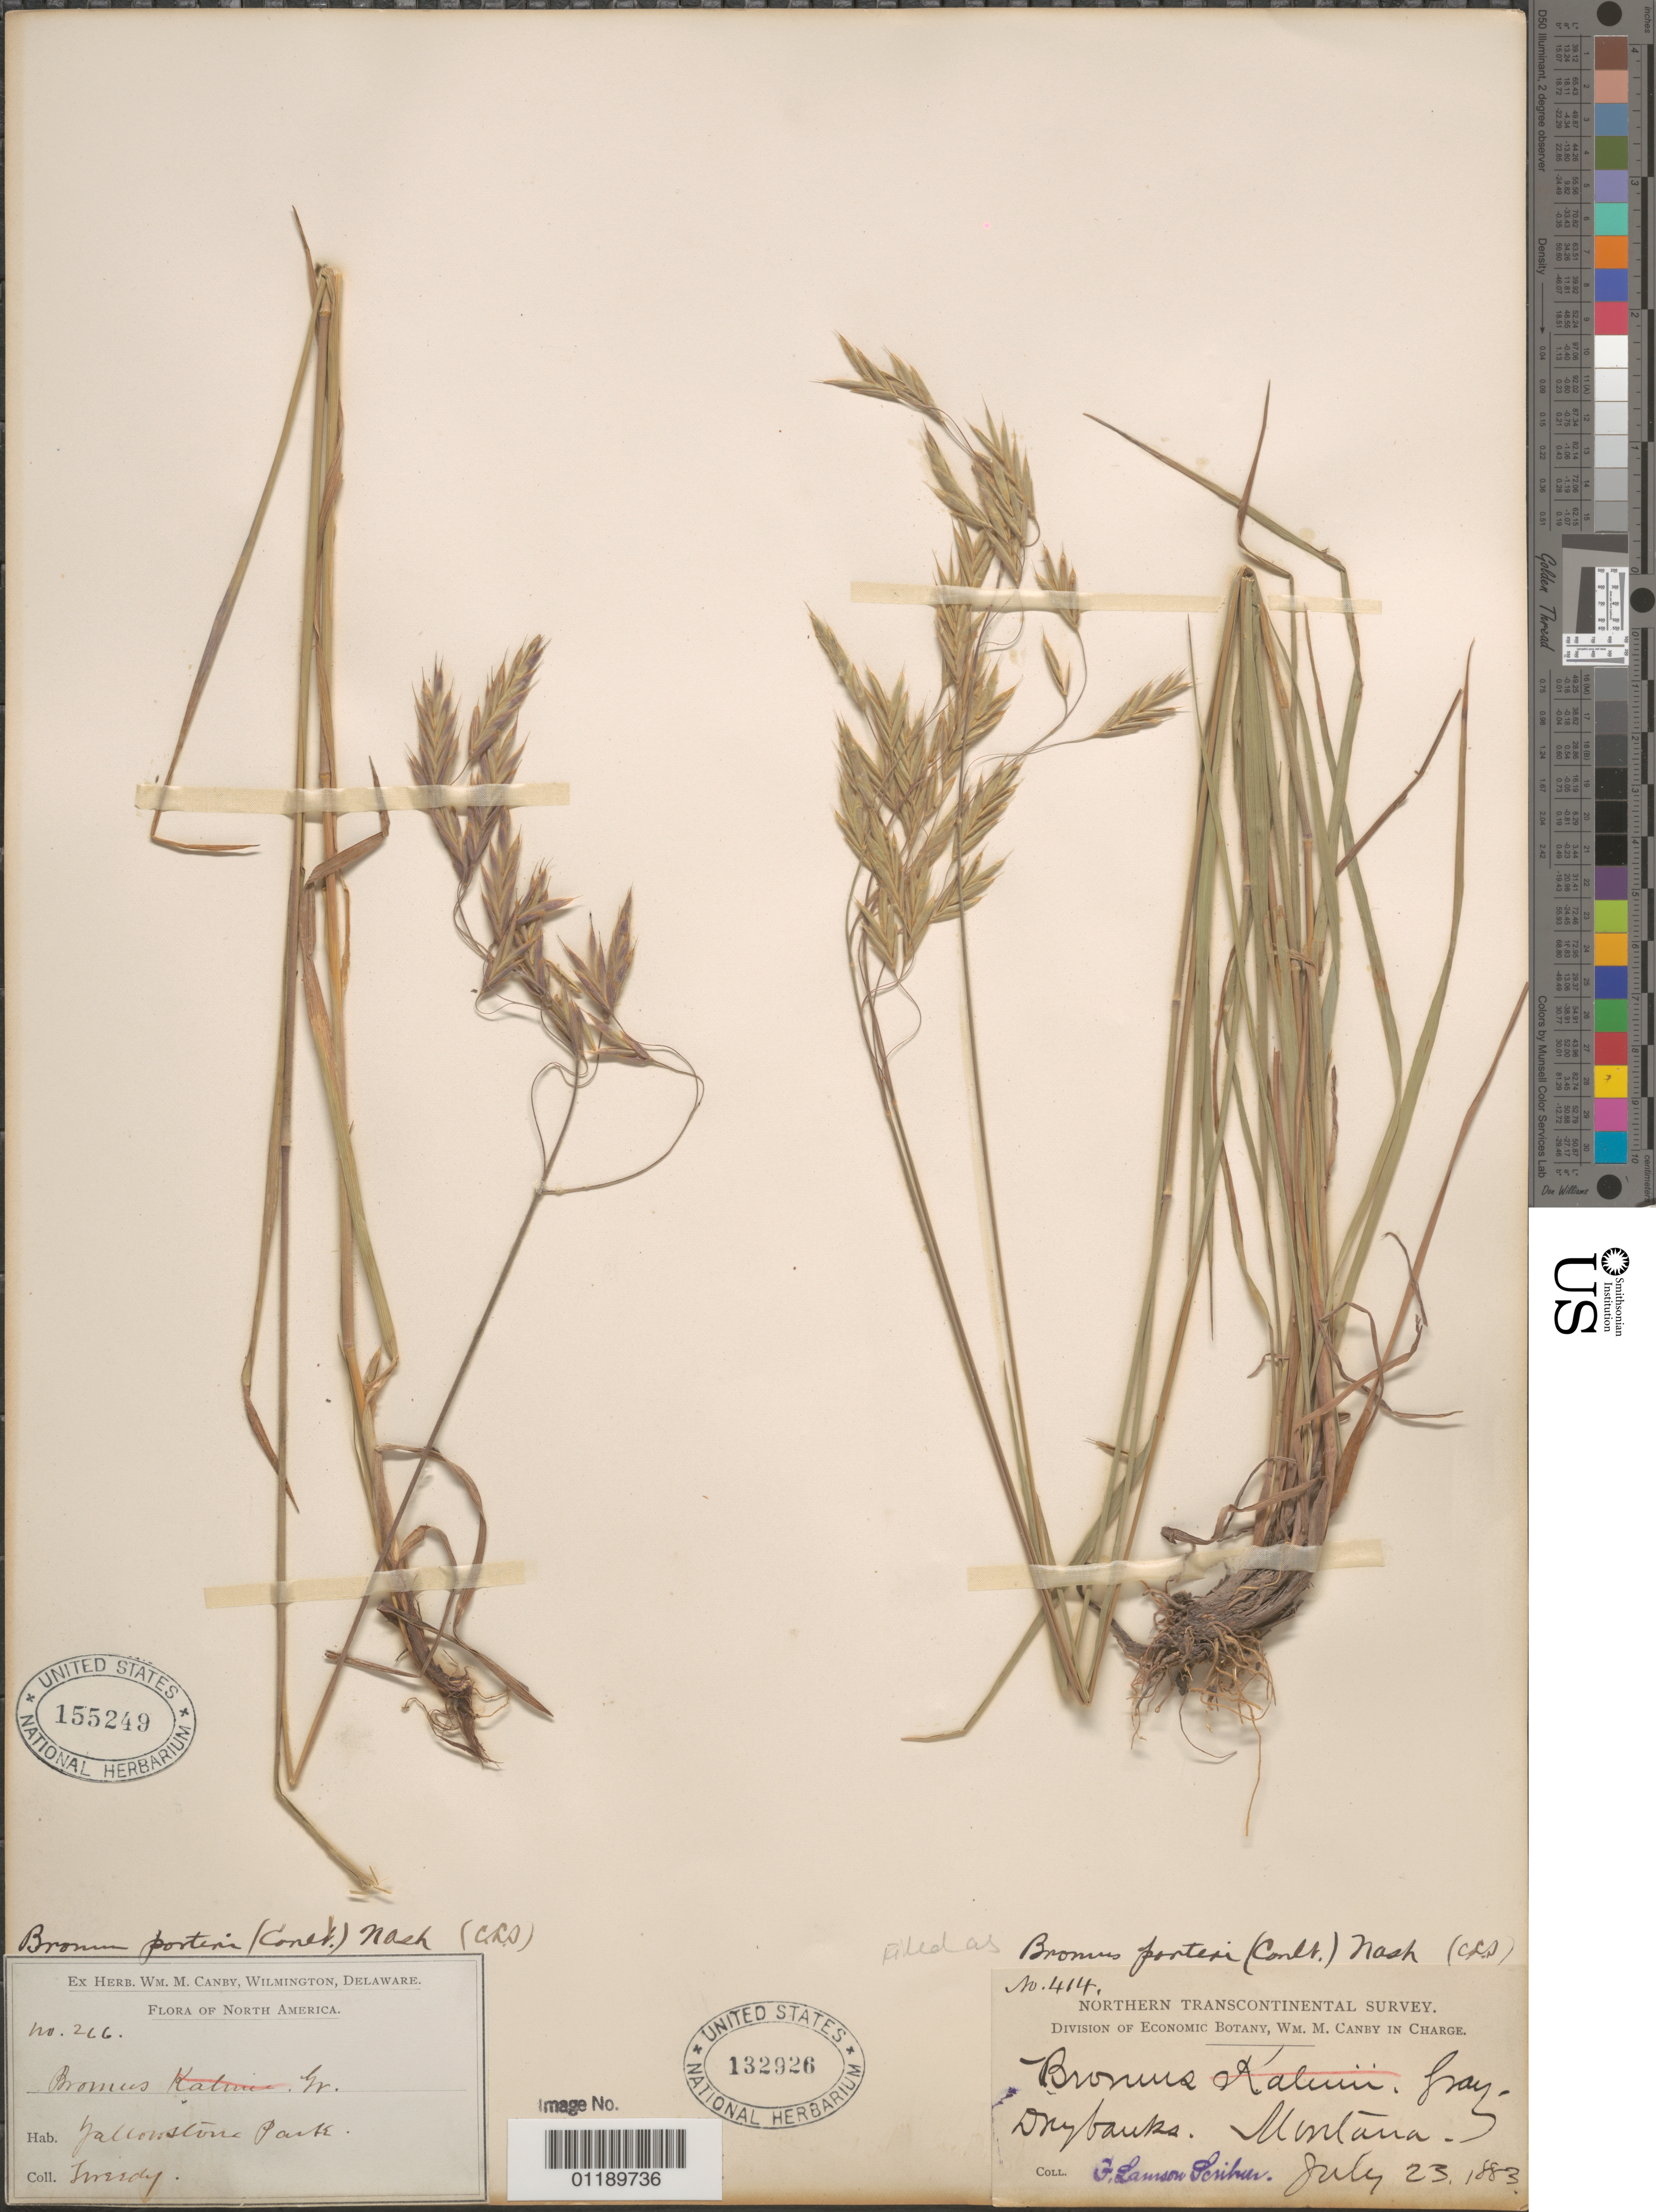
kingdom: Plantae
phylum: Tracheophyta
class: Liliopsida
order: Poales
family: Poaceae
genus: Bromus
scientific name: Bromus porteri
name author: (J.M. Coult.) Nash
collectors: F. Tweedy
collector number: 266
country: United States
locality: Yellowstone Park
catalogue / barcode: US 155249